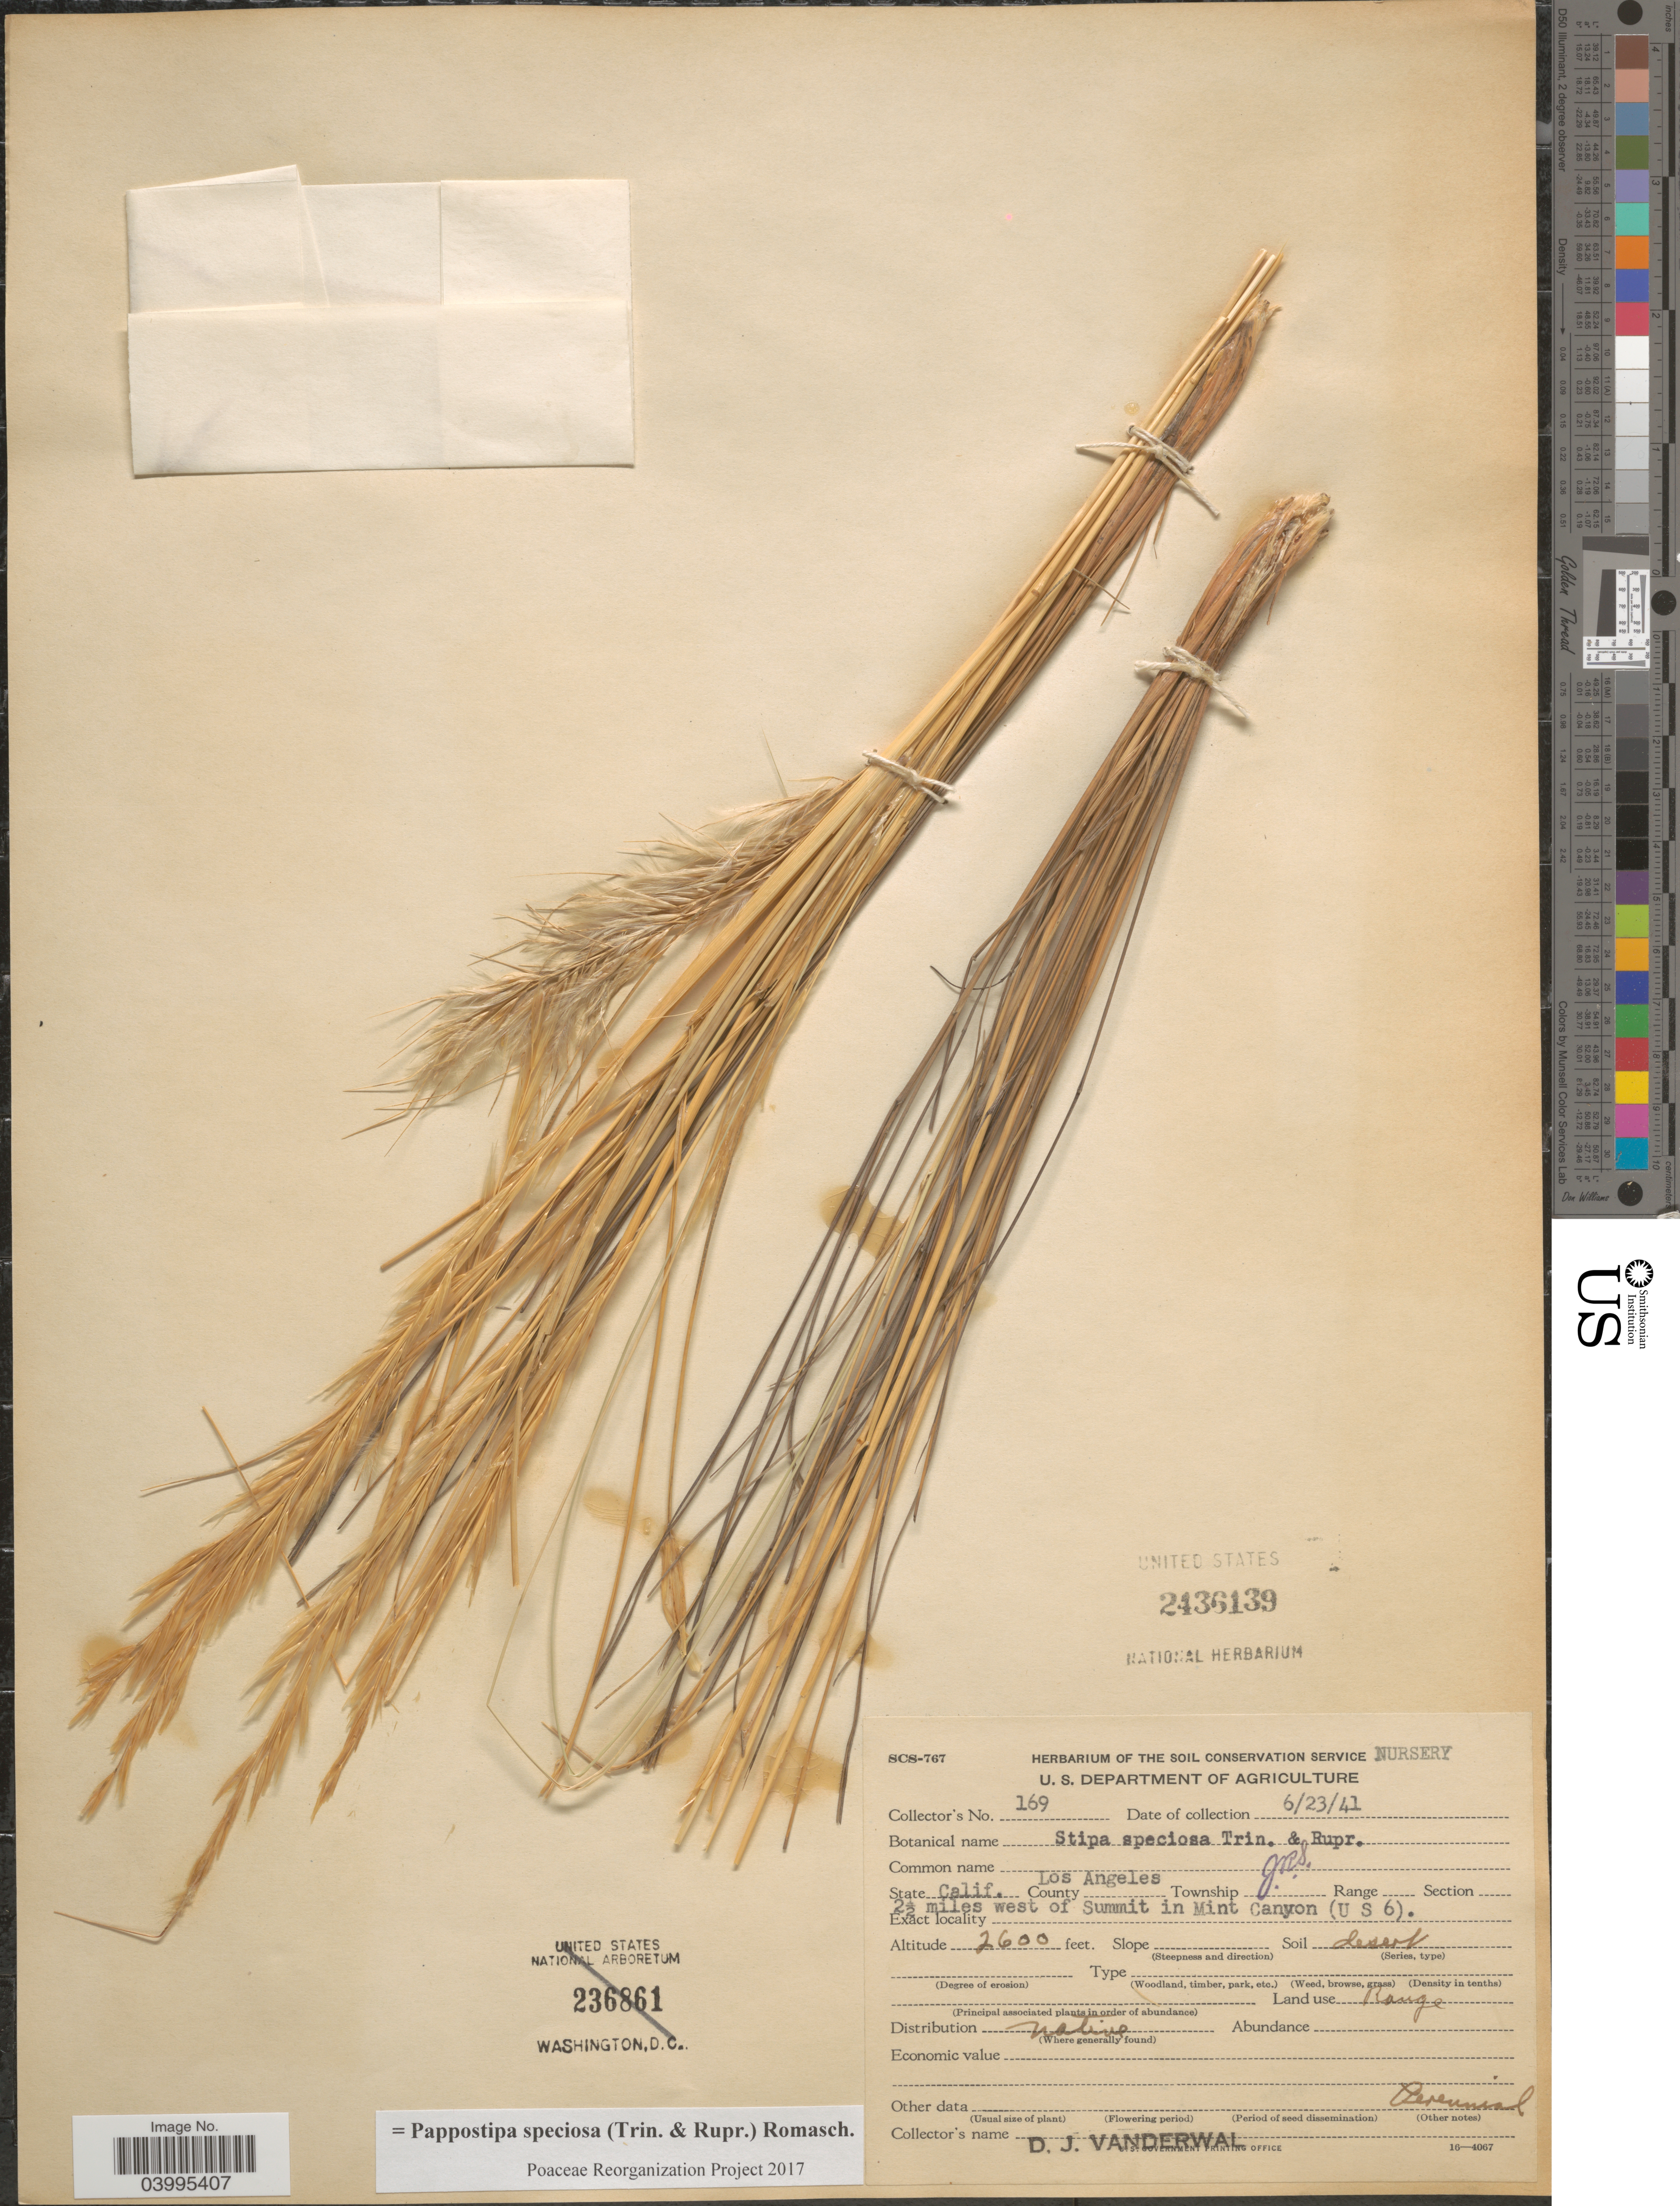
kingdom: Plantae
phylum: Tracheophyta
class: Liliopsida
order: Poales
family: Poaceae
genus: Pappostipa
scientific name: Pappostipa speciosa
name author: (Trin. & Rupr.) Romasch.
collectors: D. Vanderwal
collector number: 169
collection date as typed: Transcribed d/m/y: 23/6/41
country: United States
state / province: California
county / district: Los Angeles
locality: County Los Angeles. 2½ miles west of Summit in Mint Canyon (U S 6).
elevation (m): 792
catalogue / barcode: US 2436139